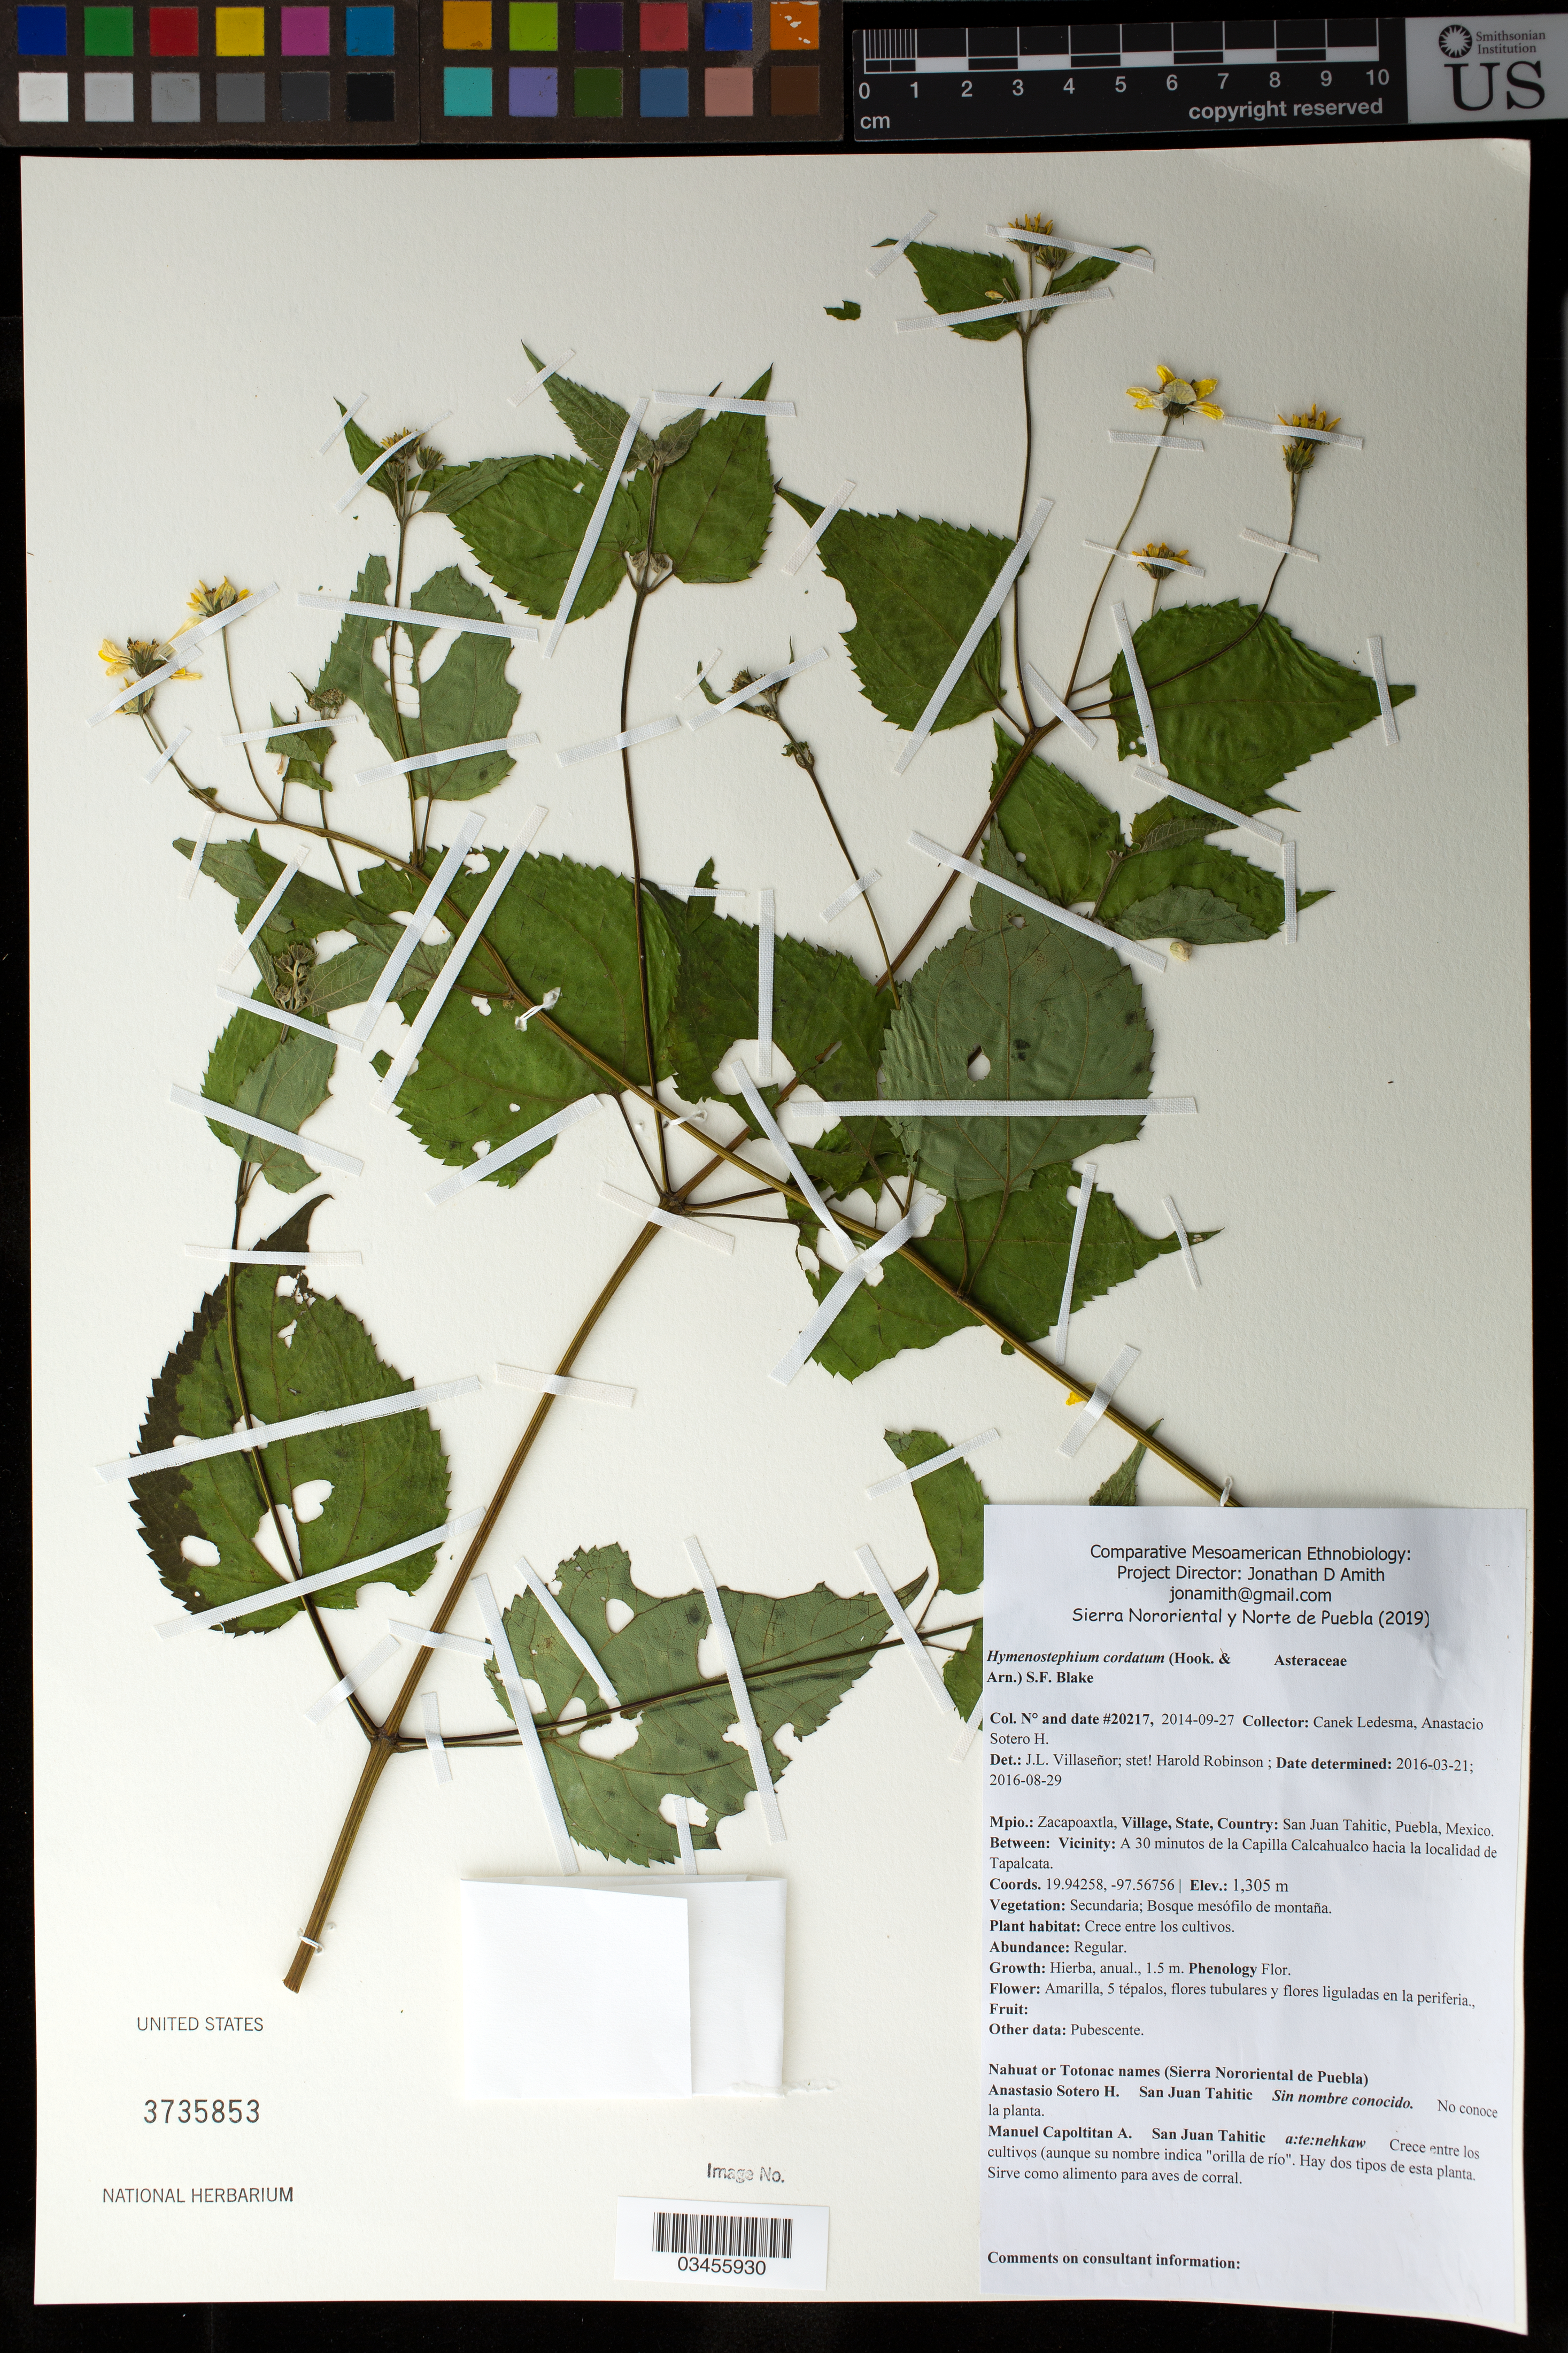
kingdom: Plantae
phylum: Tracheophyta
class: Magnoliopsida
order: Asterales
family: Asteraceae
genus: Hymenostephium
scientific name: Hymenostephium cordatum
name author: (Hook. & Arn.) S.F. Blake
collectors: Canek Ledesma C.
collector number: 20217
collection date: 2014-09-27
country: México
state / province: Puebla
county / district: Zacapoaxtla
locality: PUEBLO: San Juan Tahitic; LOCALIDAD EXACTA: A 30 minutos de la Capilla Calcahualco hacia la localidad de Tapalcata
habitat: Bosque mesófilo de montaña; entre los cultivos.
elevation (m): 1305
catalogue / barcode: US 3735853